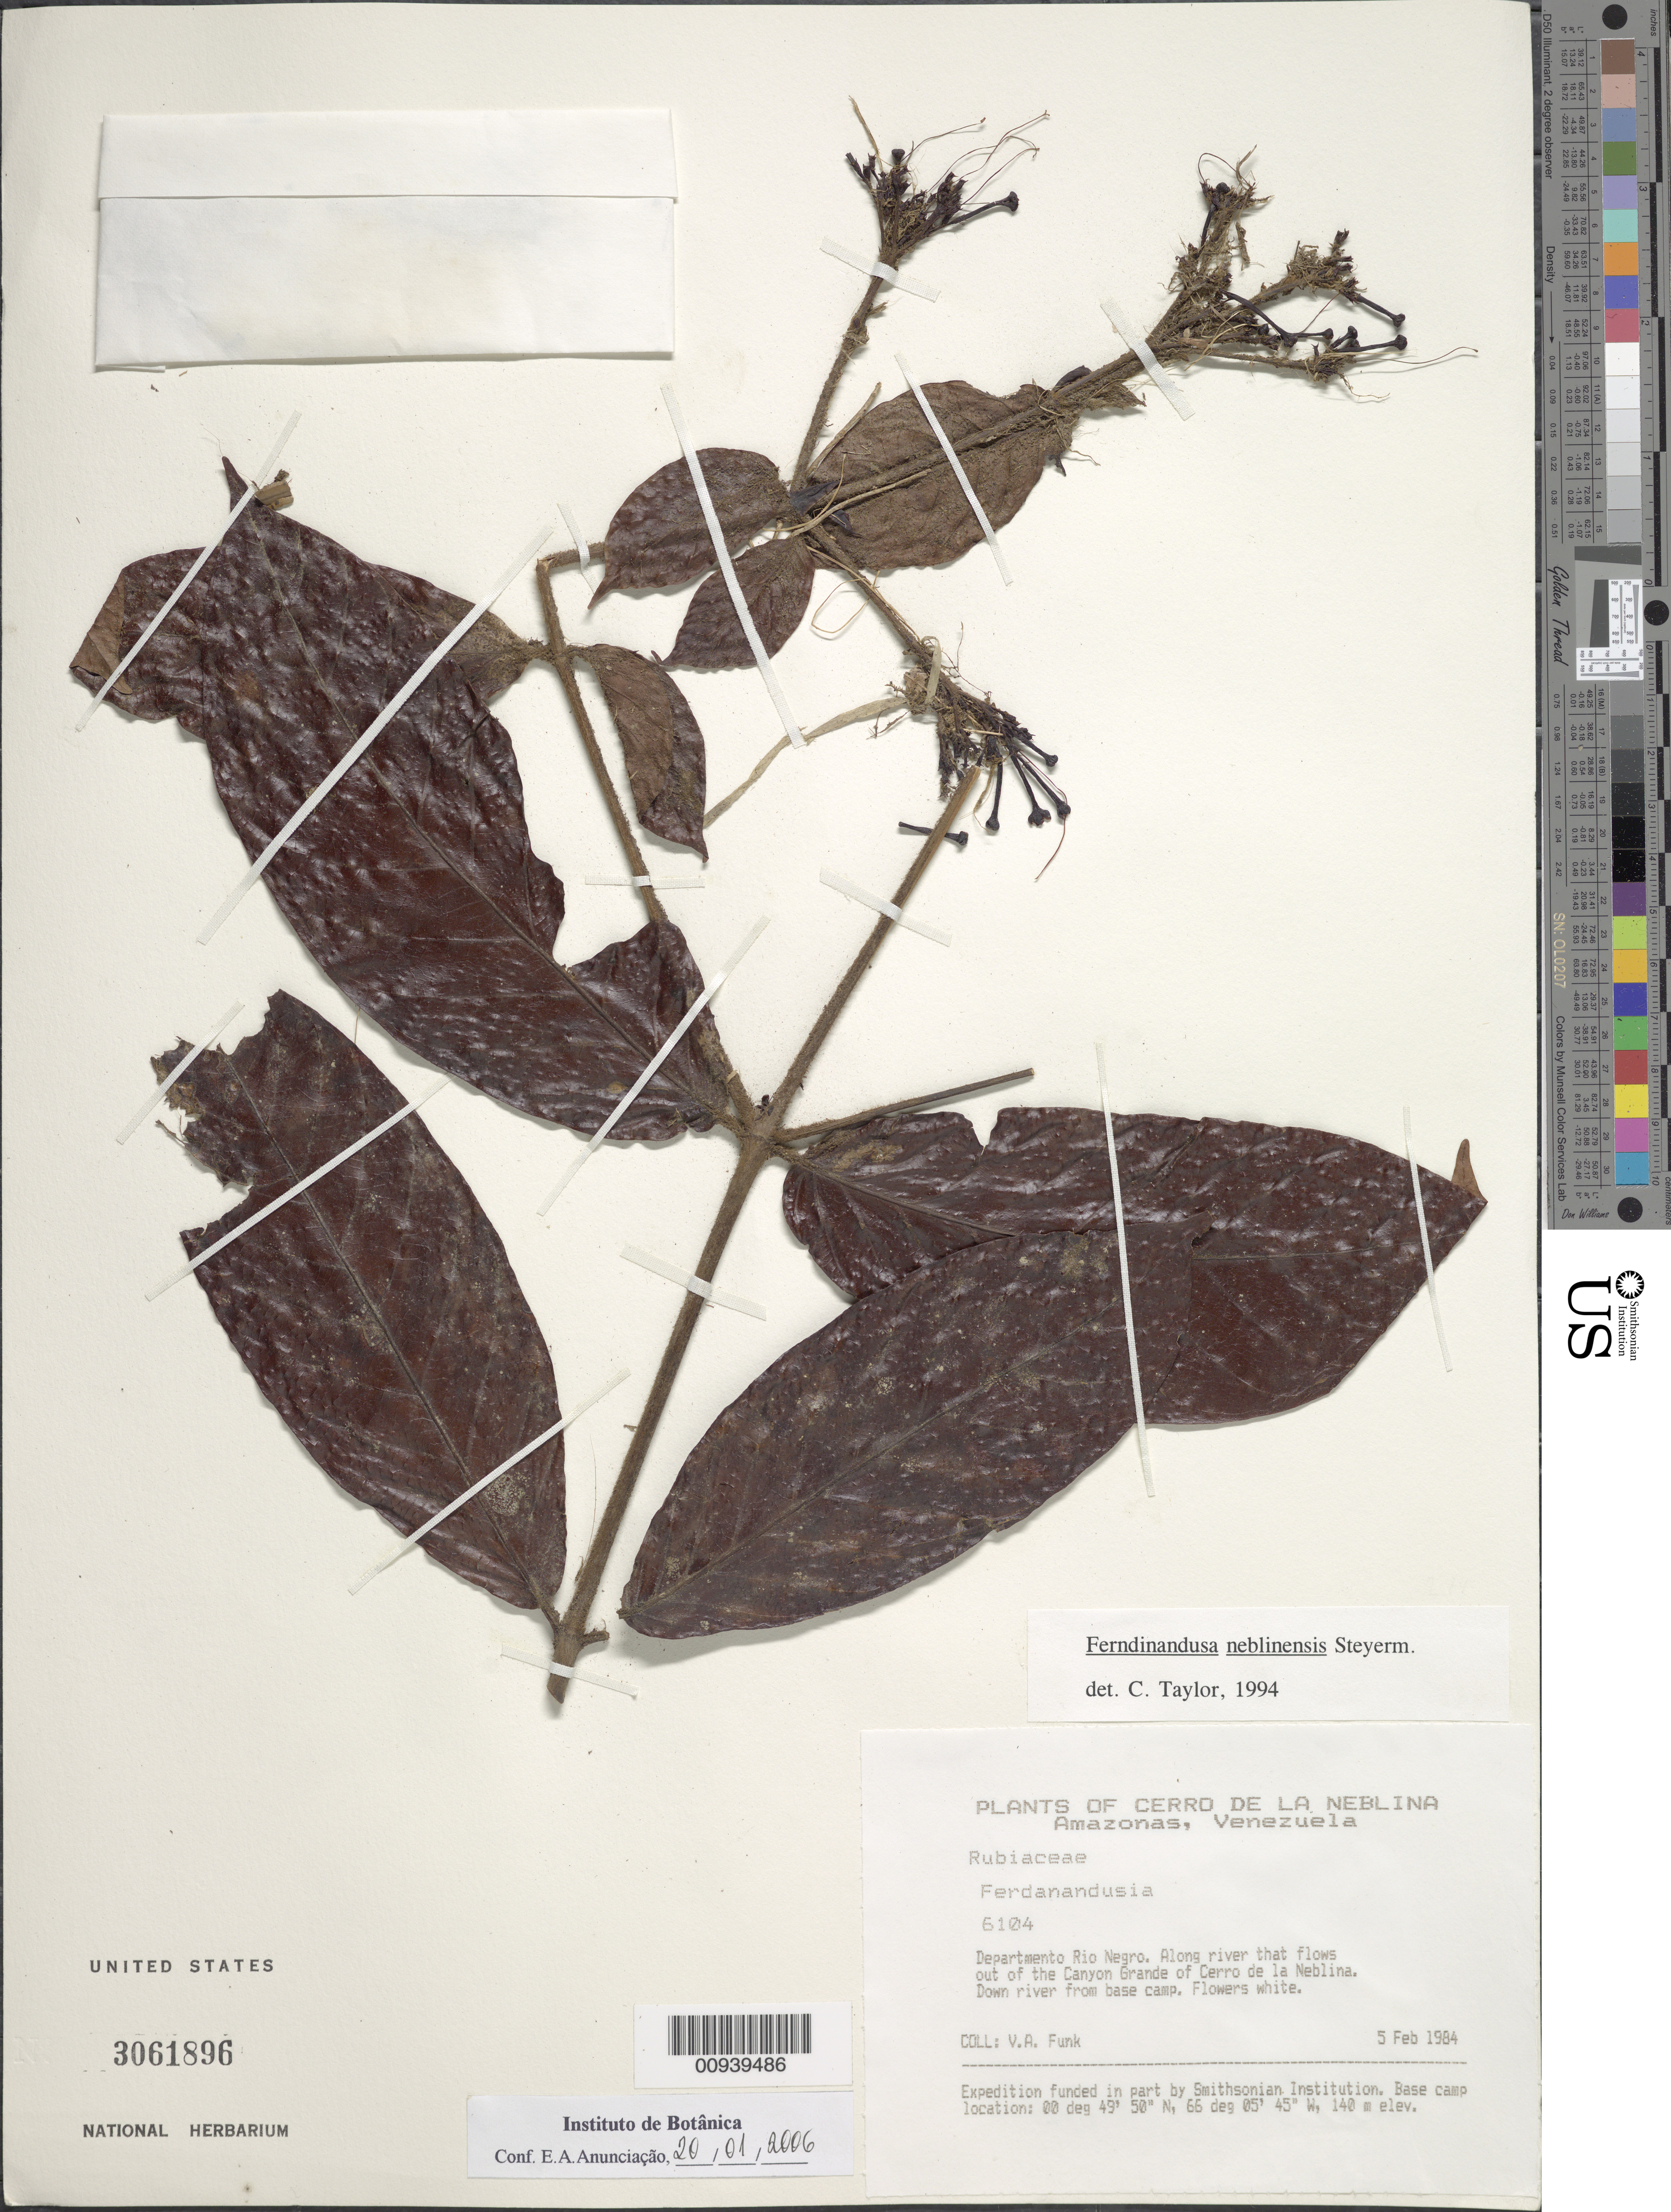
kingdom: Plantae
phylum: Tracheophyta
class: Magnoliopsida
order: Gentianales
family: Rubiaceae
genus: Ferdinandusa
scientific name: Ferdinandusa neblinensis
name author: Steyerm.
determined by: Anunciação, E. A. d.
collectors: V. Funk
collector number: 6104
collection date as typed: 5-Feb-84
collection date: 1984-02-05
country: Venezuela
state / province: Amazonas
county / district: Río Negro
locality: Canyon Grande, Cerro de la Neblina, down river from base camp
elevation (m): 140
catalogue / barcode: US 3061896